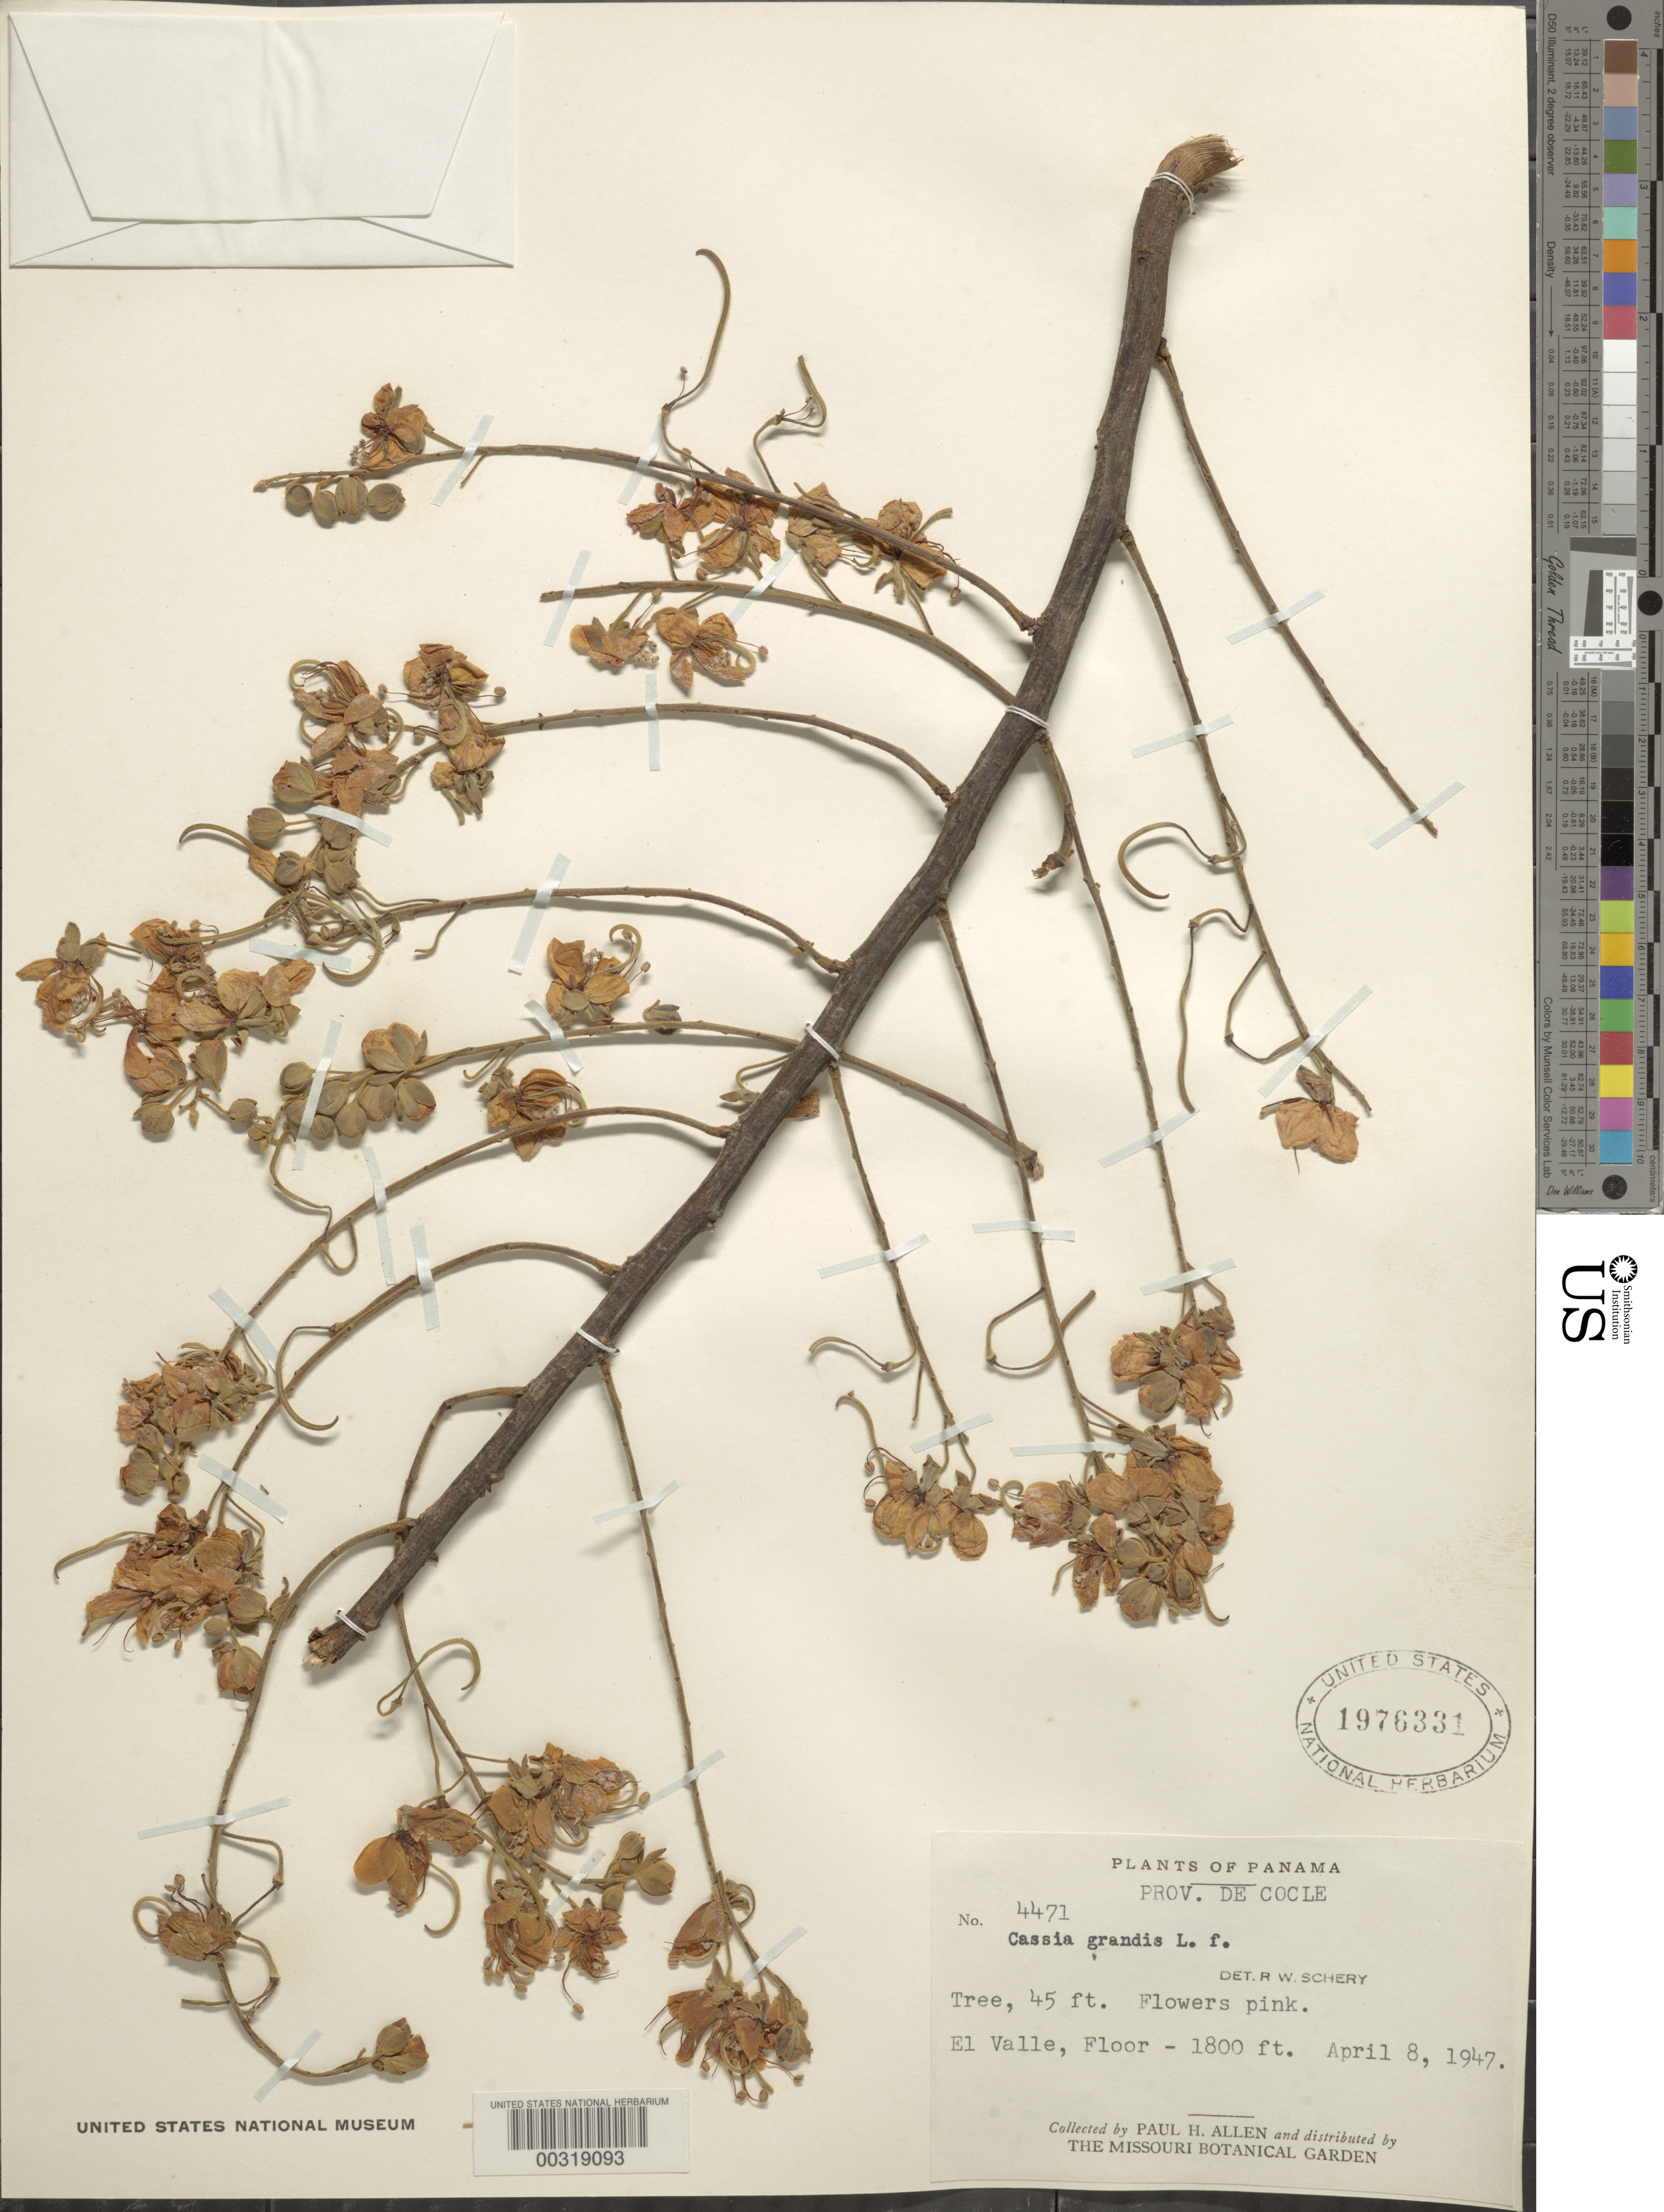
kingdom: Plantae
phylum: Tracheophyta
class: Magnoliopsida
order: Fabales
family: Fabaceae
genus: Cassia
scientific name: Cassia grandis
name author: L. f.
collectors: P. H. Allen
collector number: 4471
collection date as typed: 08 Apr 1947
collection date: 1947-04-08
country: Panama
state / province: Coclé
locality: El Valle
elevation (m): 549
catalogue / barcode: US 1976331